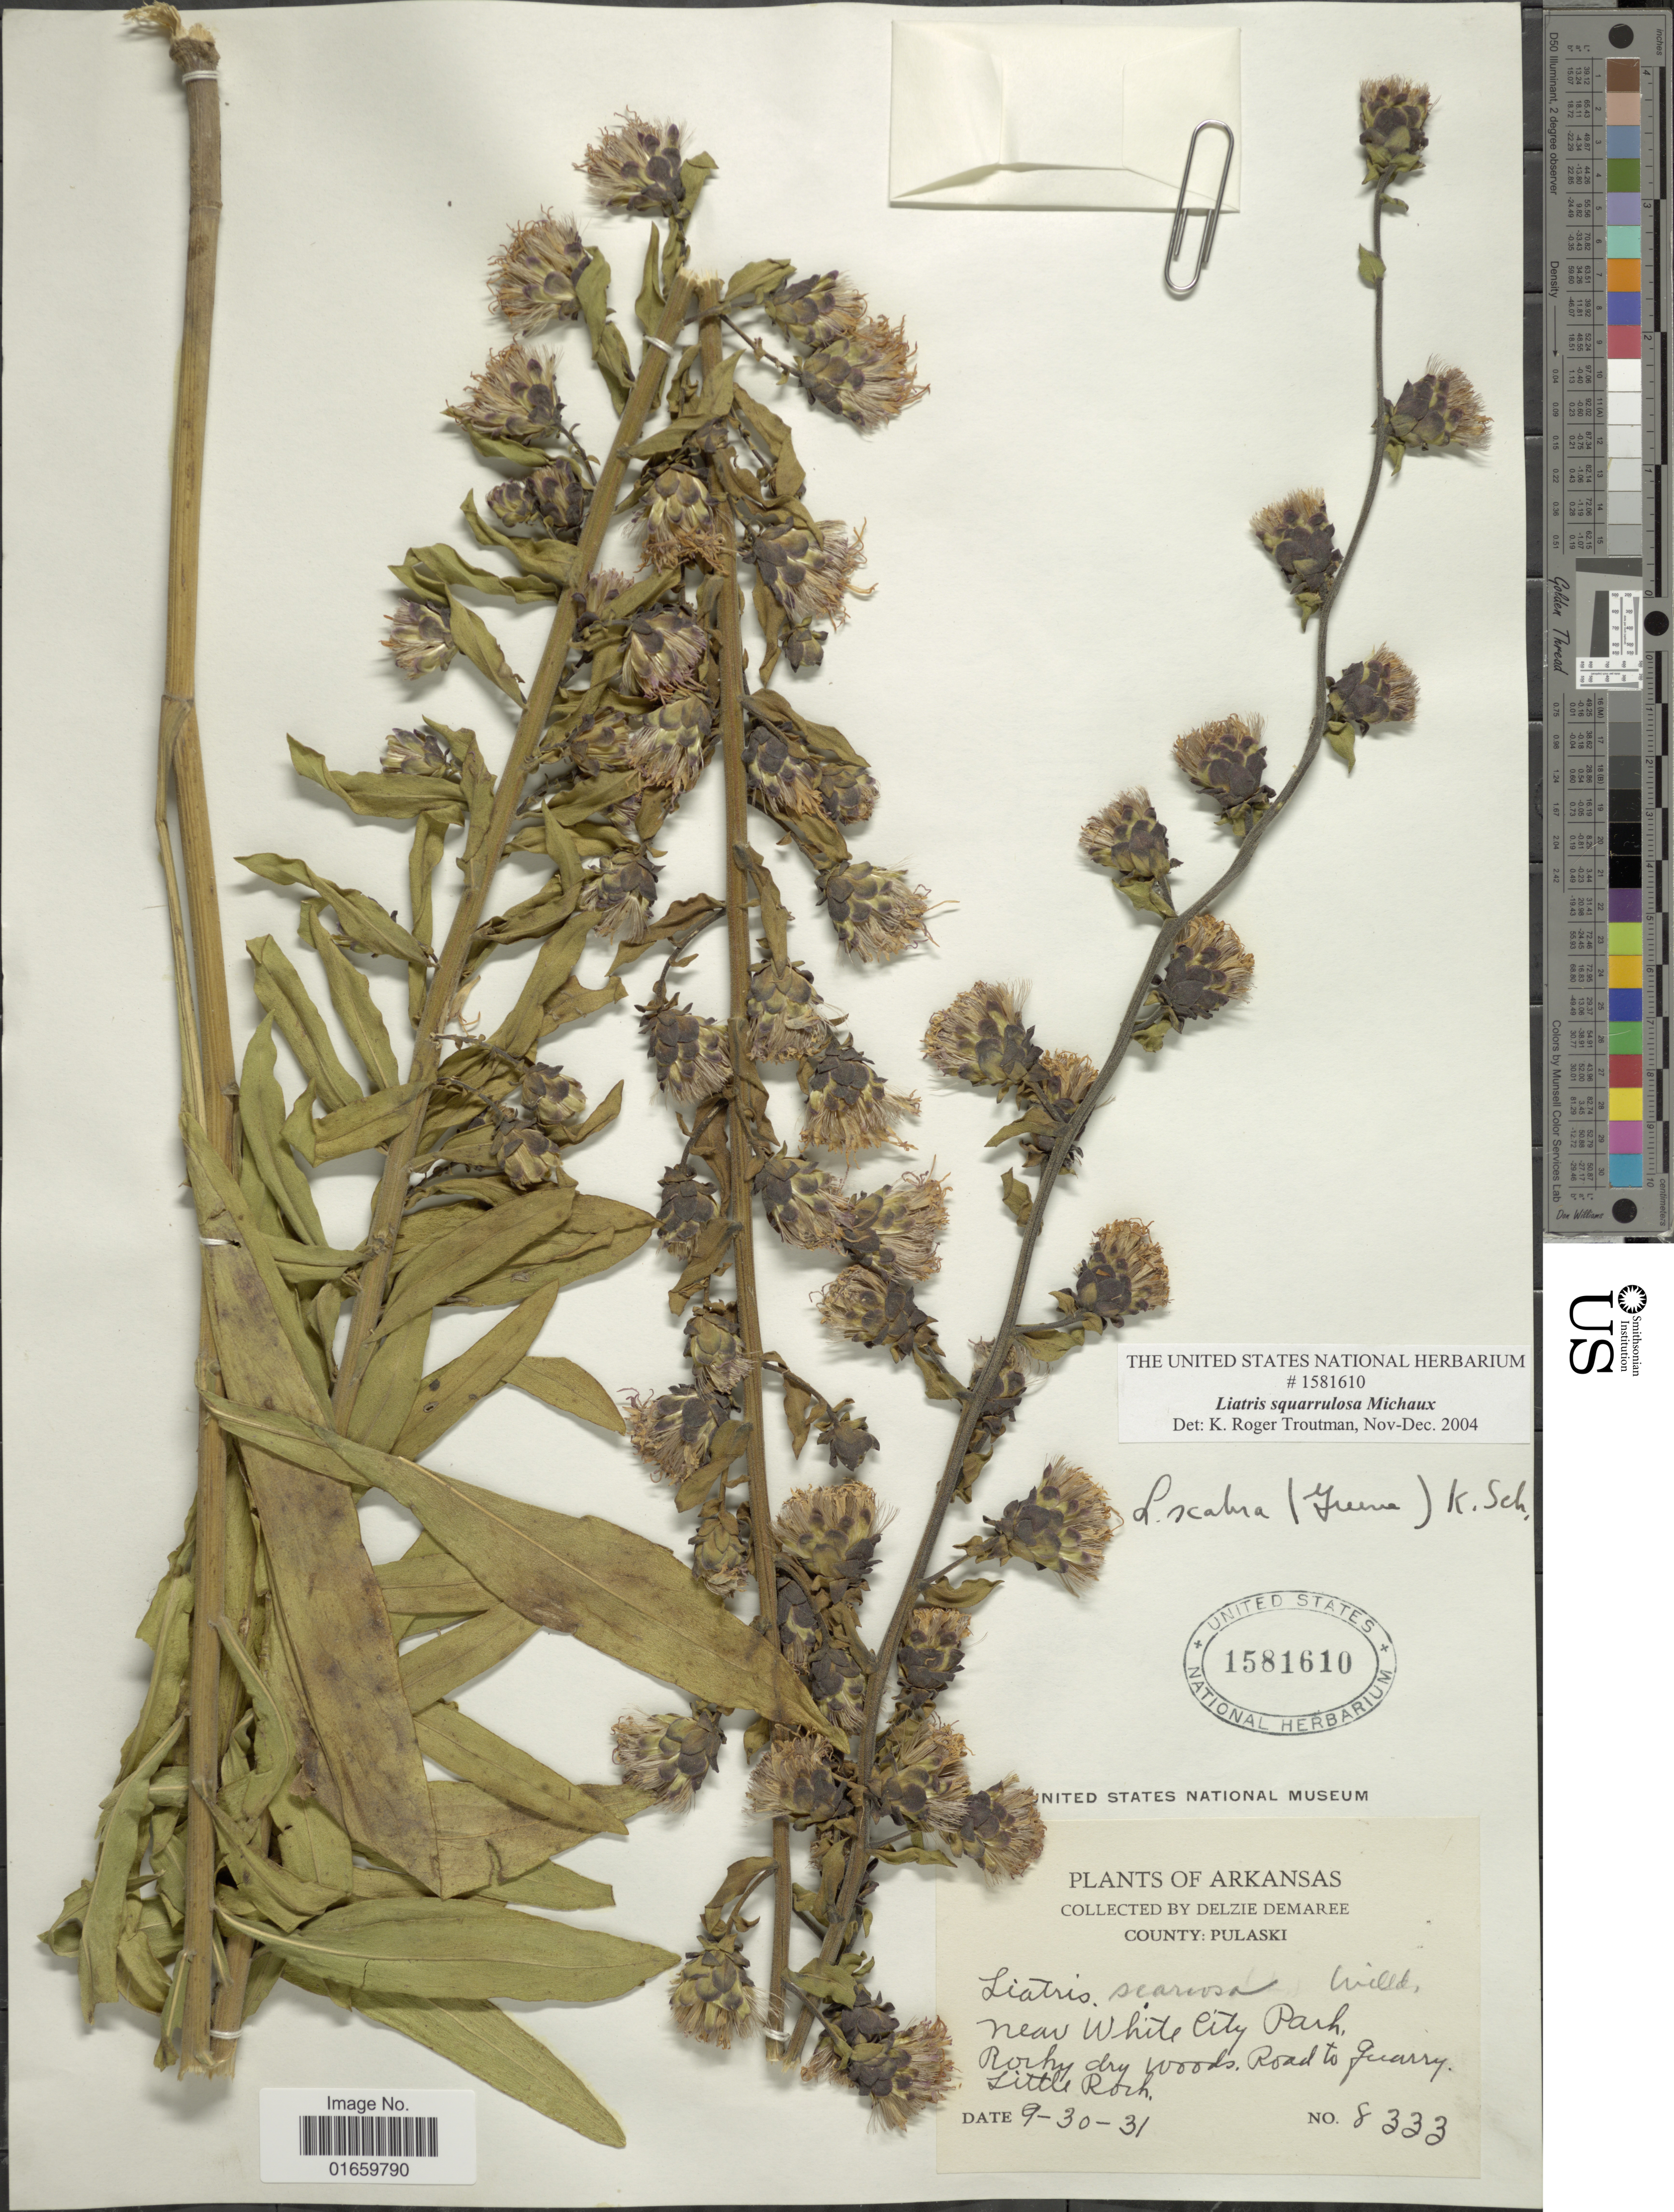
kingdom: Plantae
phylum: Tracheophyta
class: Magnoliopsida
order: Asterales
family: Asteraceae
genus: Liatris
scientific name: Liatris squarrulosa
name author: Michx.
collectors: D. Demaree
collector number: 8333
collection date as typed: Transcribed d/m/y: 30/9/31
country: United States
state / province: Arkansas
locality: County: Pulaski, New White City Park, road to Guarry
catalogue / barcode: US 1581610